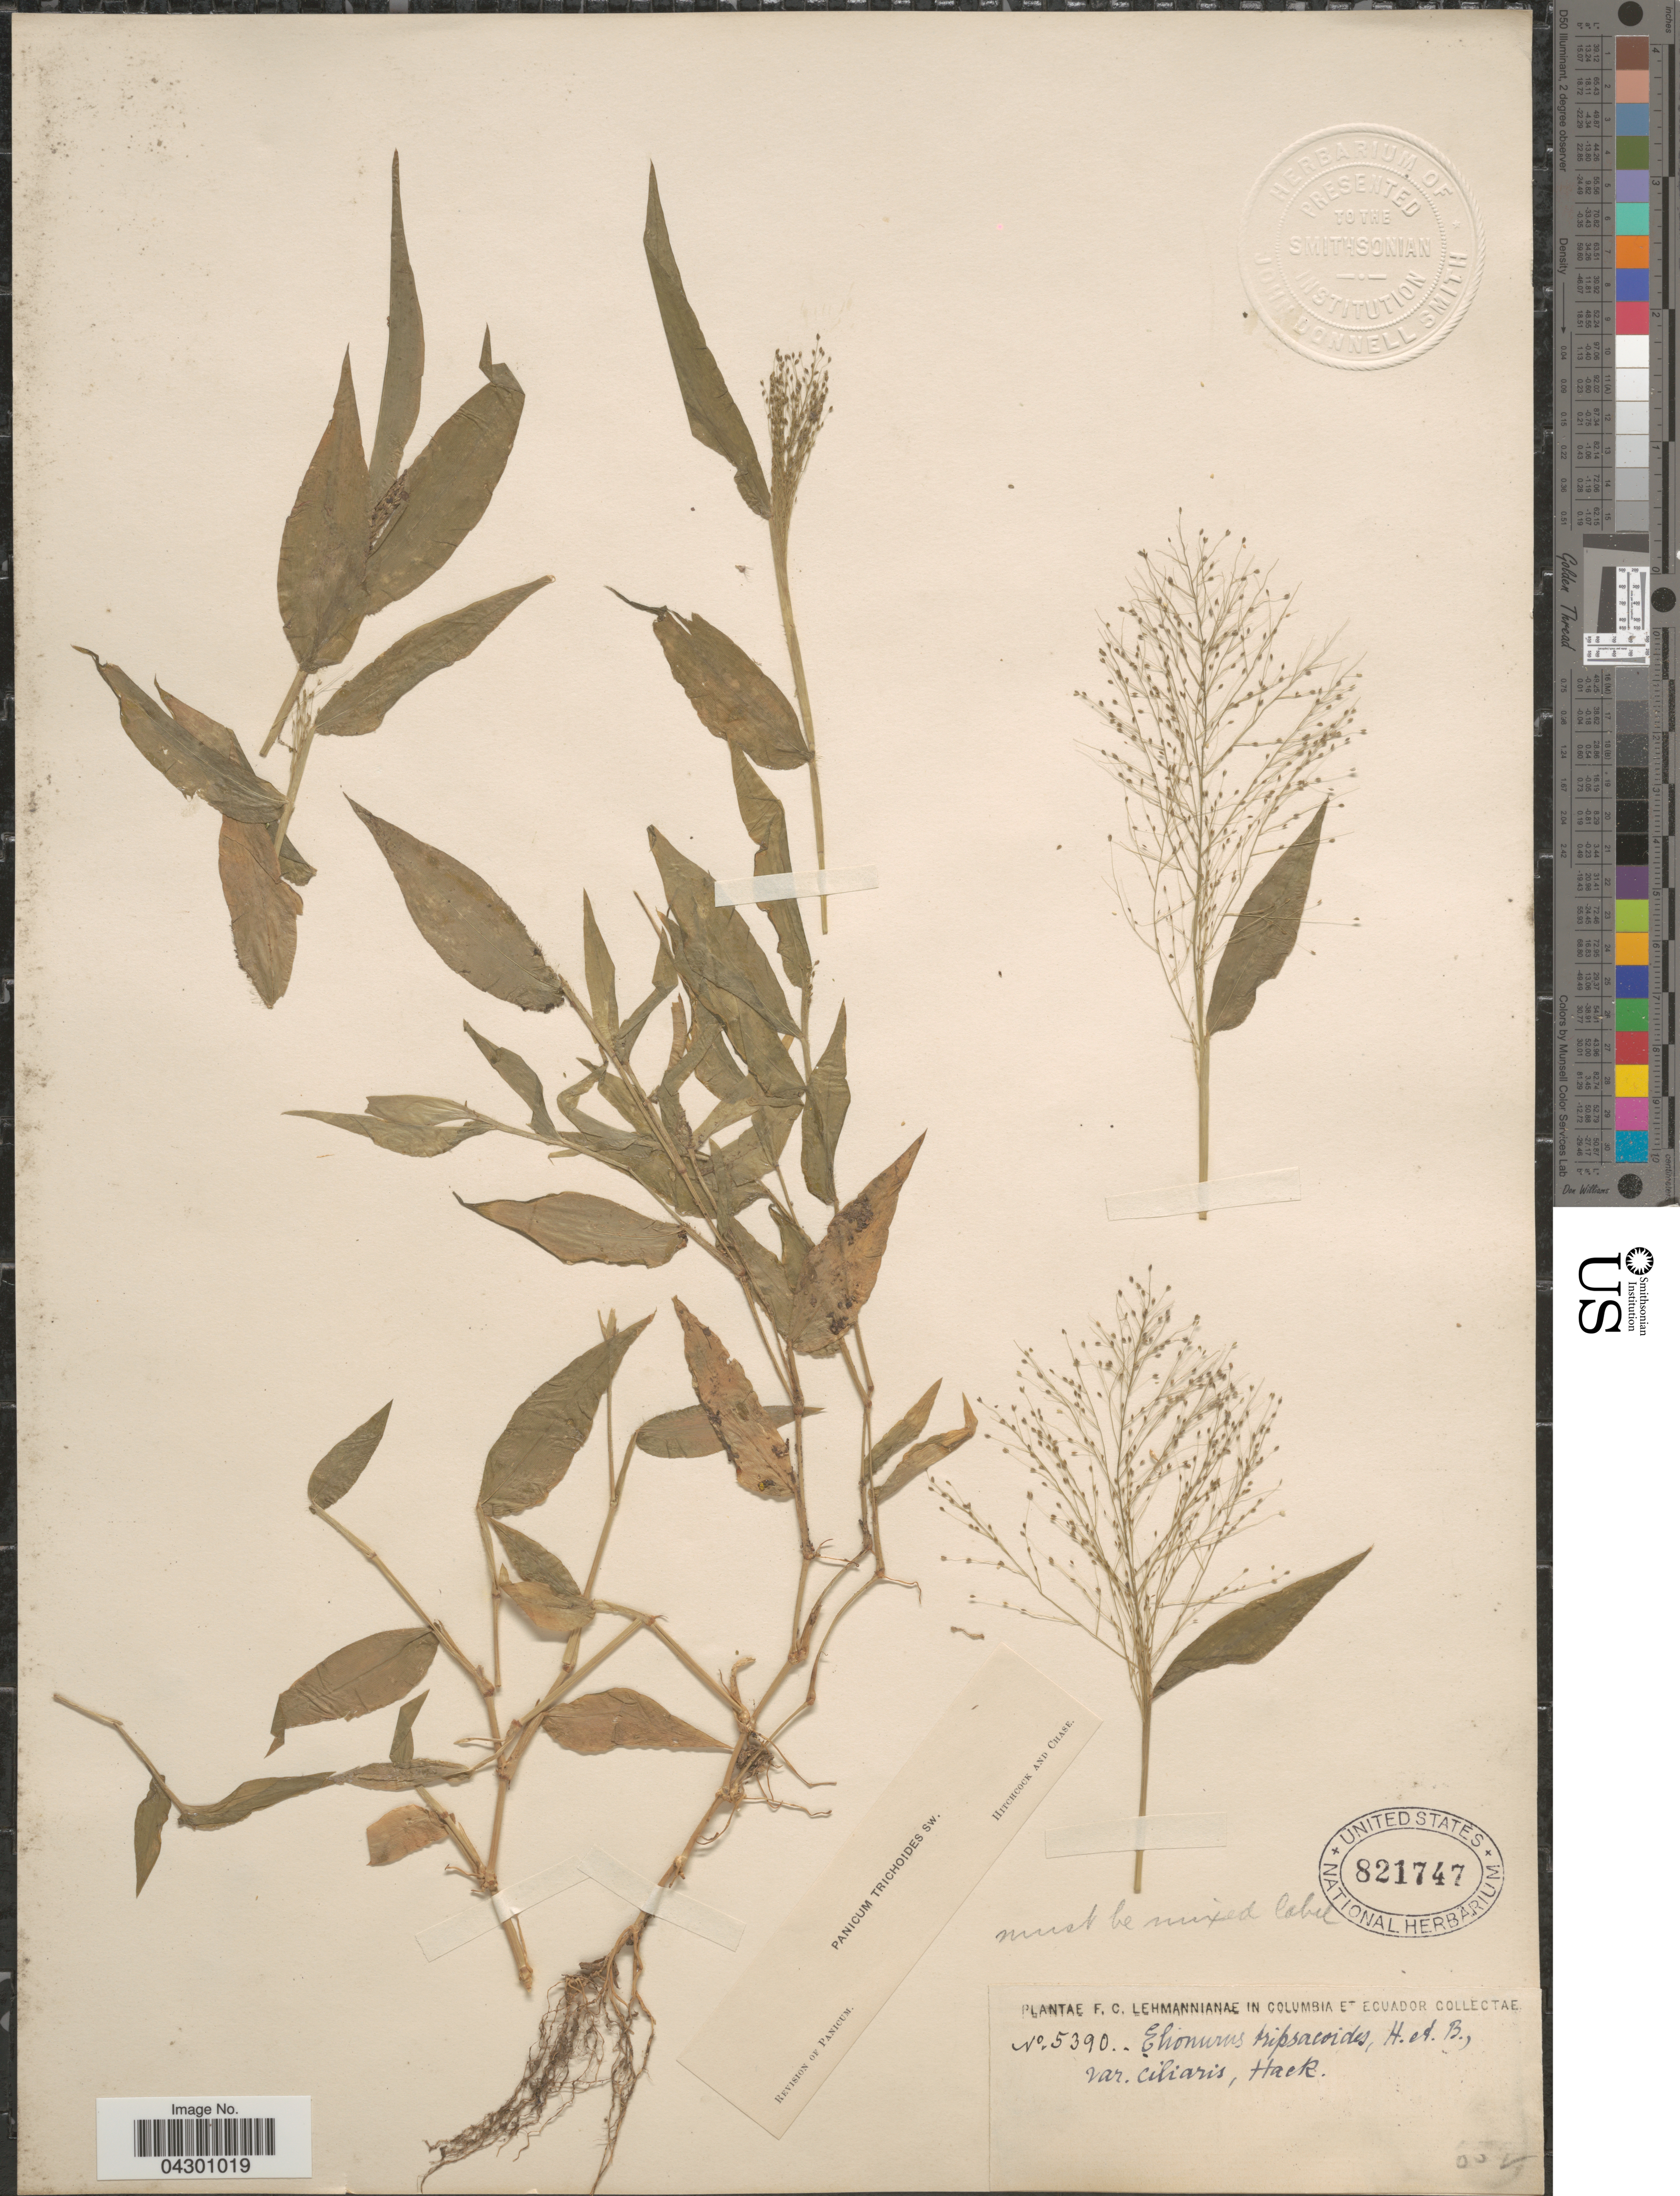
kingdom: Plantae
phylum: Tracheophyta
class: Liliopsida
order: Poales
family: Poaceae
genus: Panicum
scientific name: Panicum trichoides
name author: Sw.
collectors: F. C. Lehmann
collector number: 5390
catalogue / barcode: US 821747